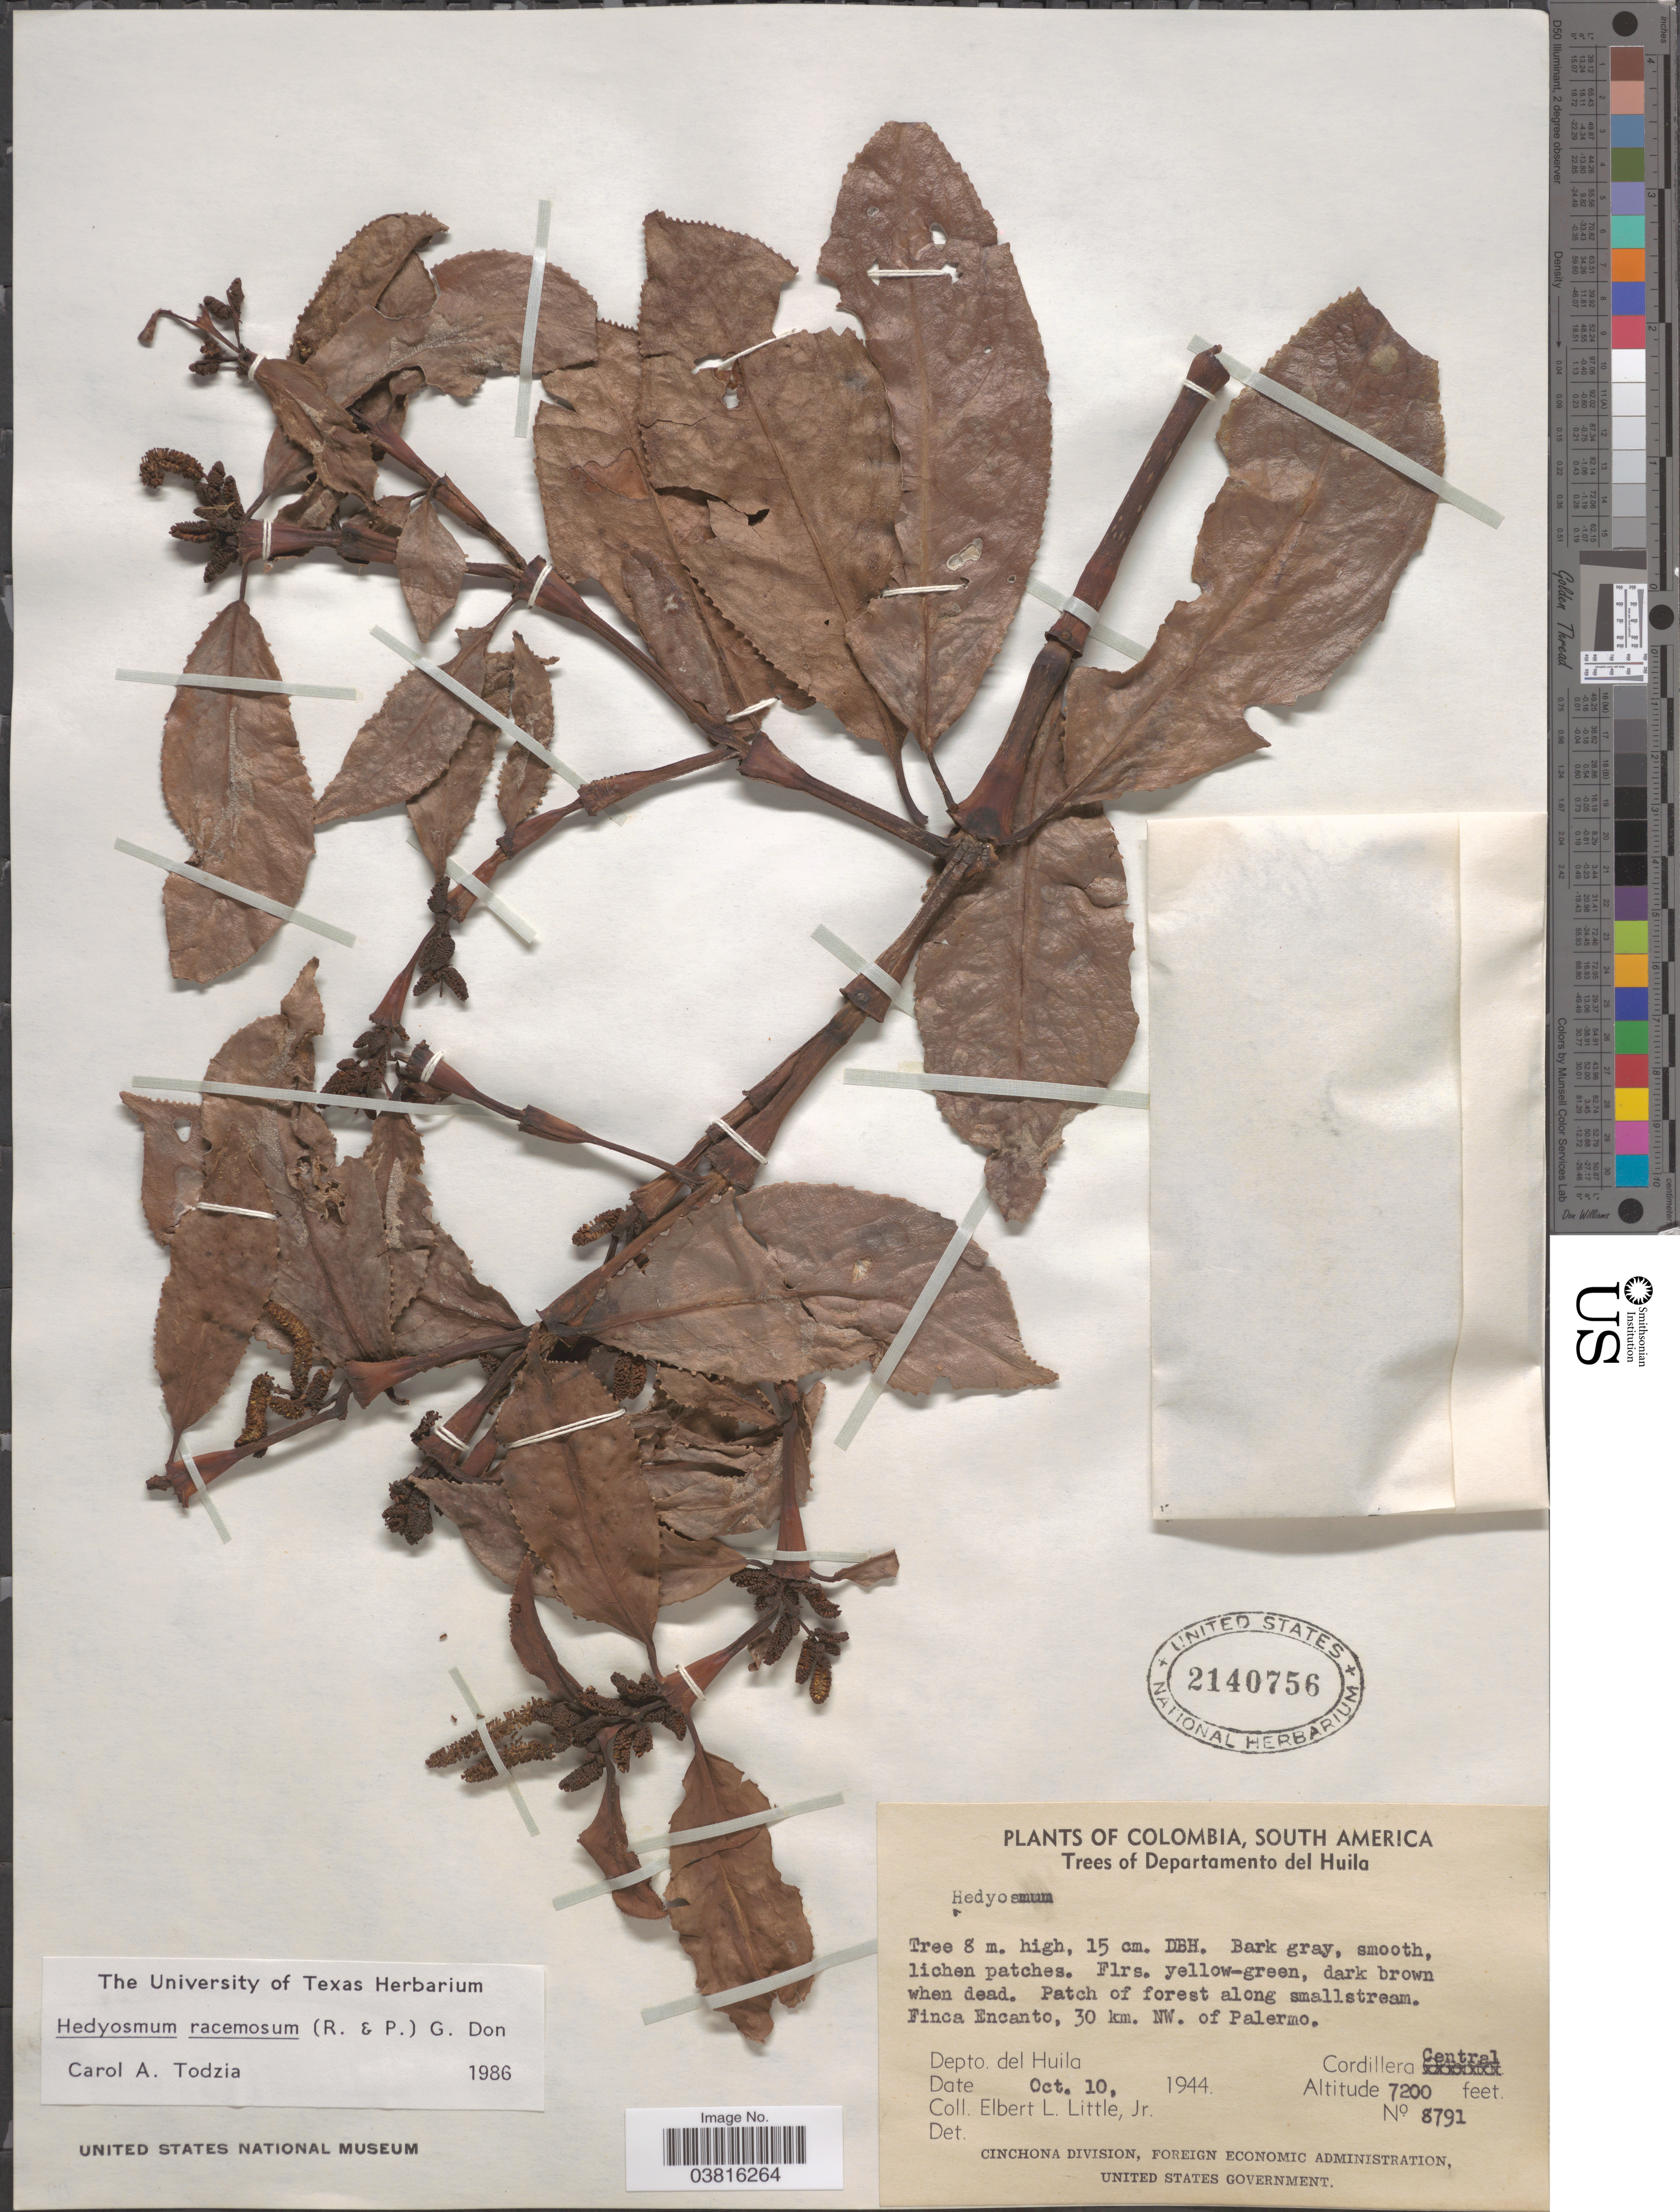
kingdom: Plantae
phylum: Tracheophyta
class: Magnoliopsida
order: Chloranthales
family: Chloranthaceae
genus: Hedyosmum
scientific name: Hedyosmum racemosum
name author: (Ruiz & Pav.) G. Don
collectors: E. L. Little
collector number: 8791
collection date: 1944-10-10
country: Colombia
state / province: Huila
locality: Finca Encanto, 30 km. NW. of Palermo. Depto. del Huila. Cordillera Central.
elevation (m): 2195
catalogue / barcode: US 2140756